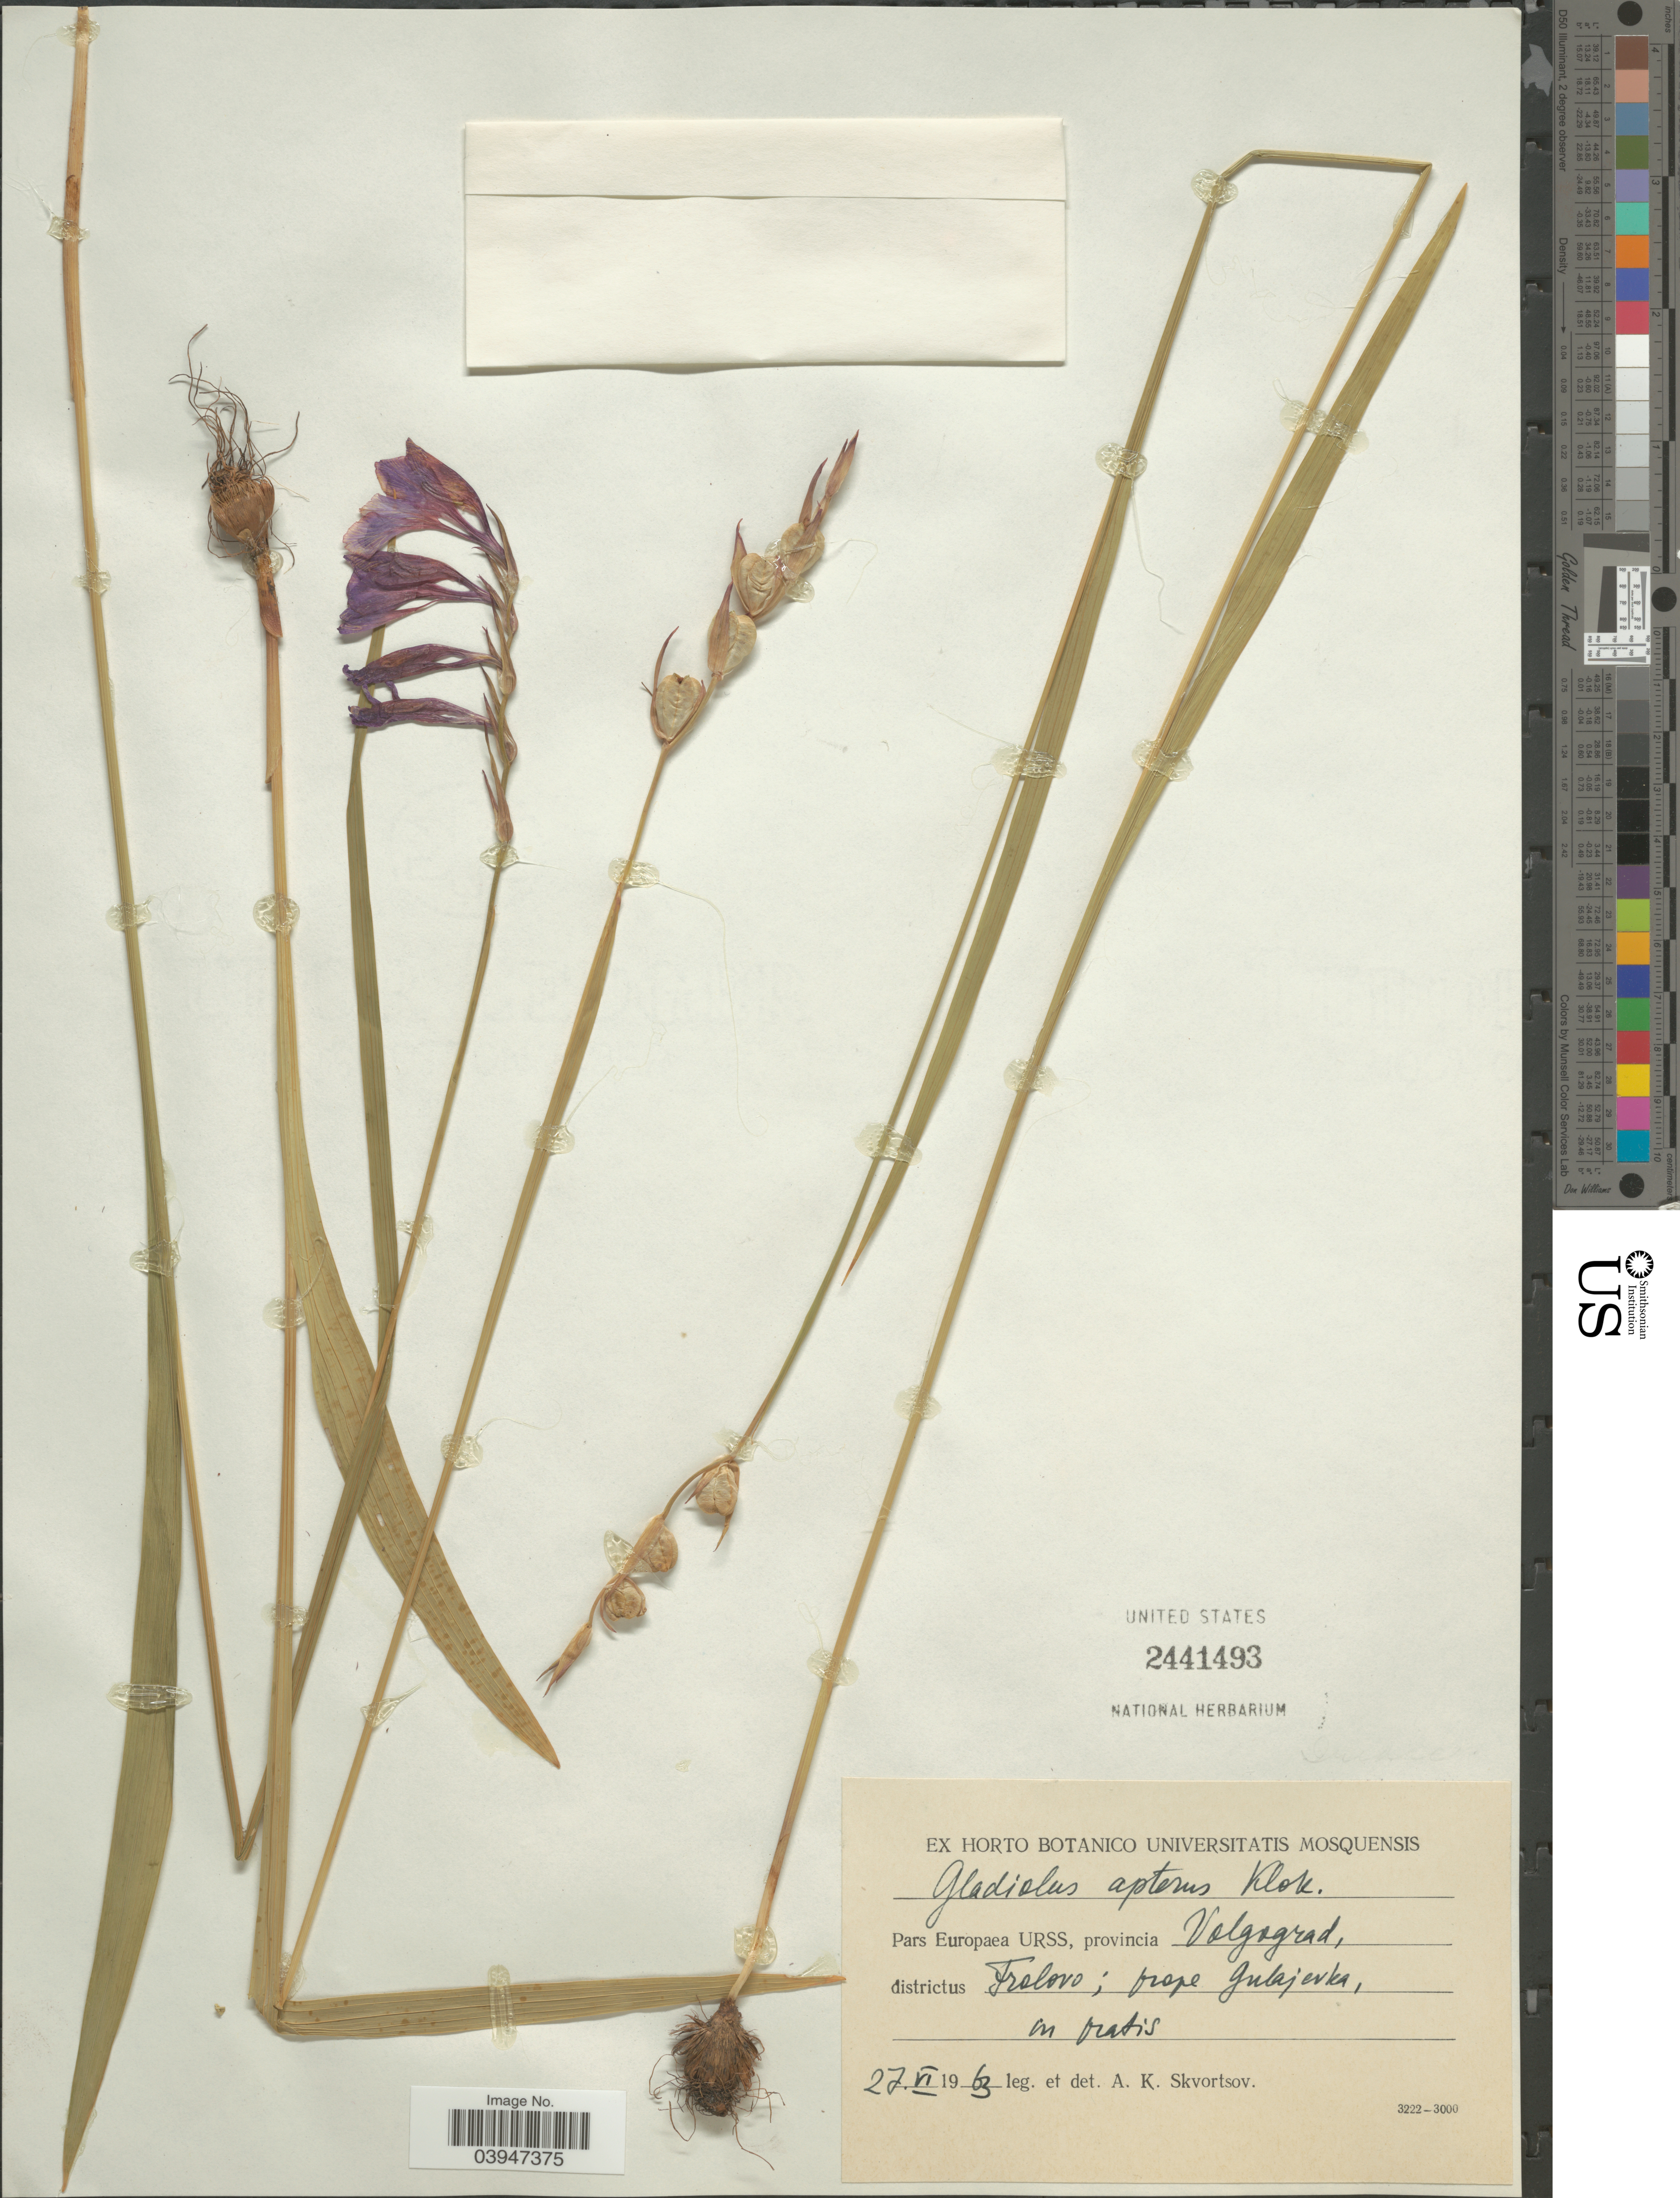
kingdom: Plantae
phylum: Tracheophyta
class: Liliopsida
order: Asparagales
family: Iridaceae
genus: Gladiolus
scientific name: Gladiolus apterus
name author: Klokov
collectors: A. K. Skvortsov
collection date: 1963-06-27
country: Russian Federation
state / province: Volgograd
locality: Pars Europaea URSS, provincia Volgograd, districtus Frolovo, prope Gulajevka, in pratis.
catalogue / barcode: US 2441493